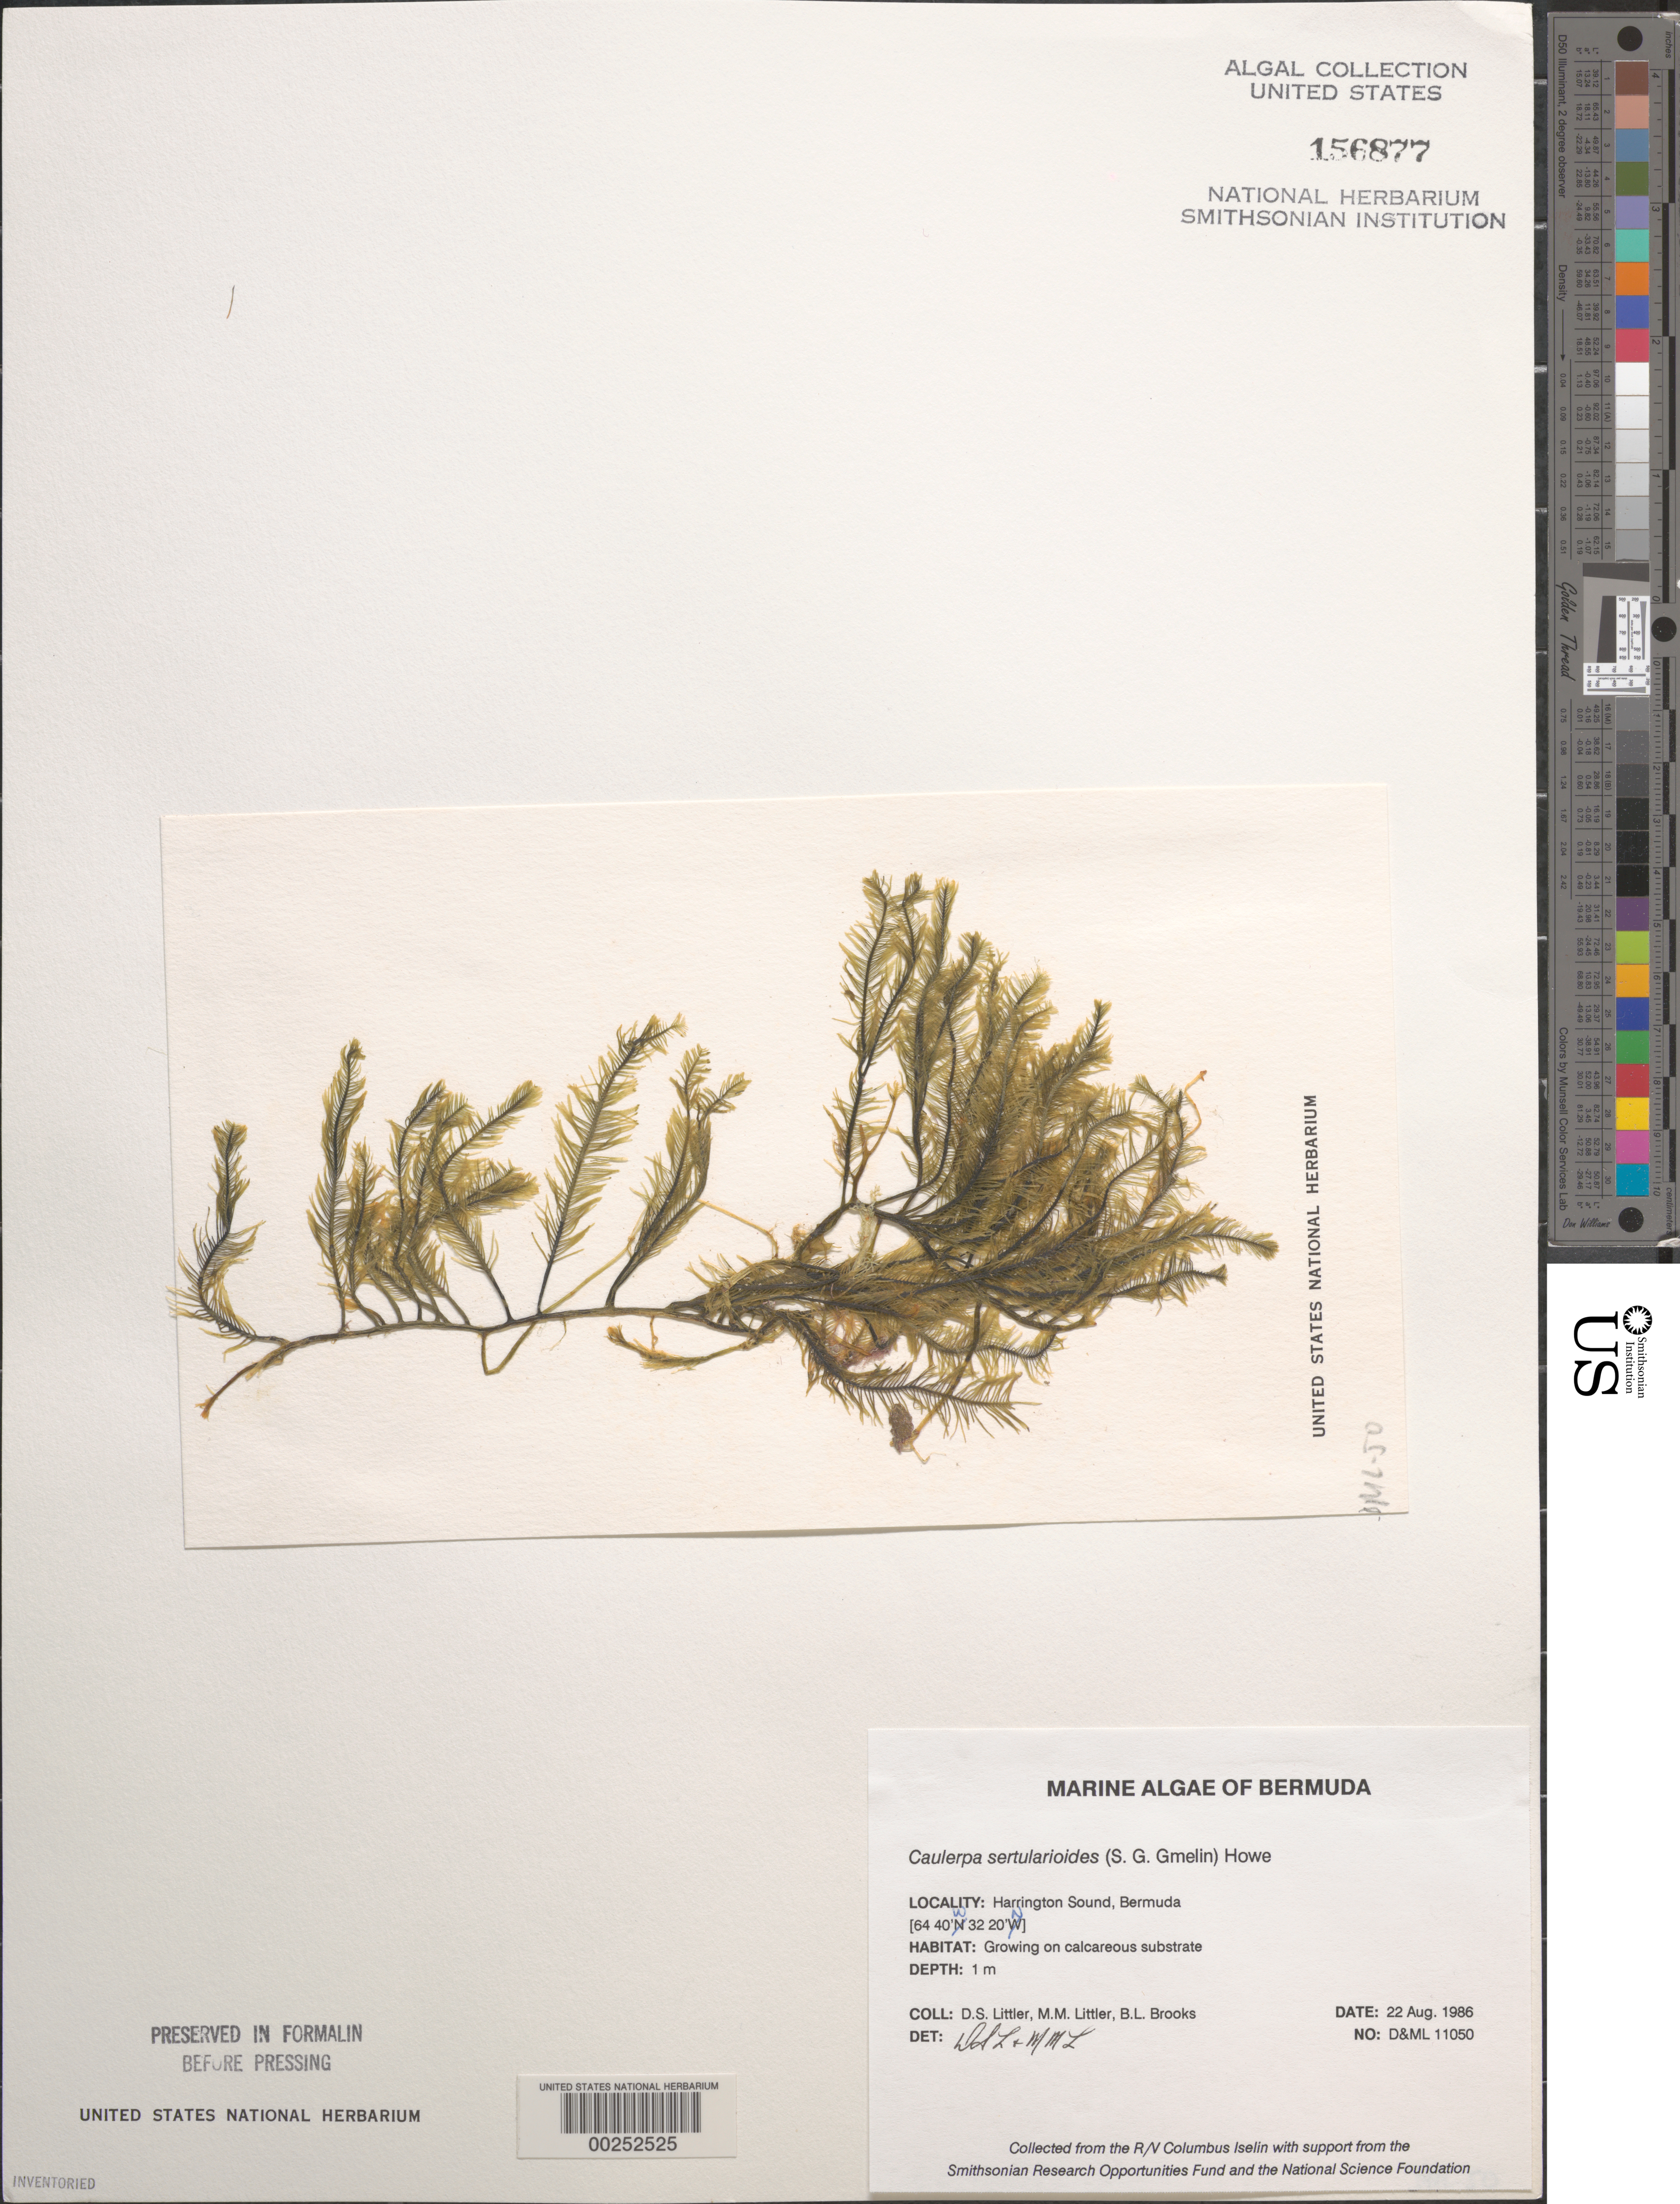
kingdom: Plantae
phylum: Chlorophyta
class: Ulvophyceae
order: Bryopsidales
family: Caulerpaceae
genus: Caulerpa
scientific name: Caulerpa sertularioides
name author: (S.G. Gmel.) M. Howe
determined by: Littler, D. S.; Littler, M. M.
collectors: D. S. Littler, M. M. Littler & B. Brooks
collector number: D&ML 11050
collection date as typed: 22 Aug 1986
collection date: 1986-08-22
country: Bermuda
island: Bermuda Island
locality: Harrington Sound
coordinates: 32 20' N, 64 40' W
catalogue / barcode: US 156877